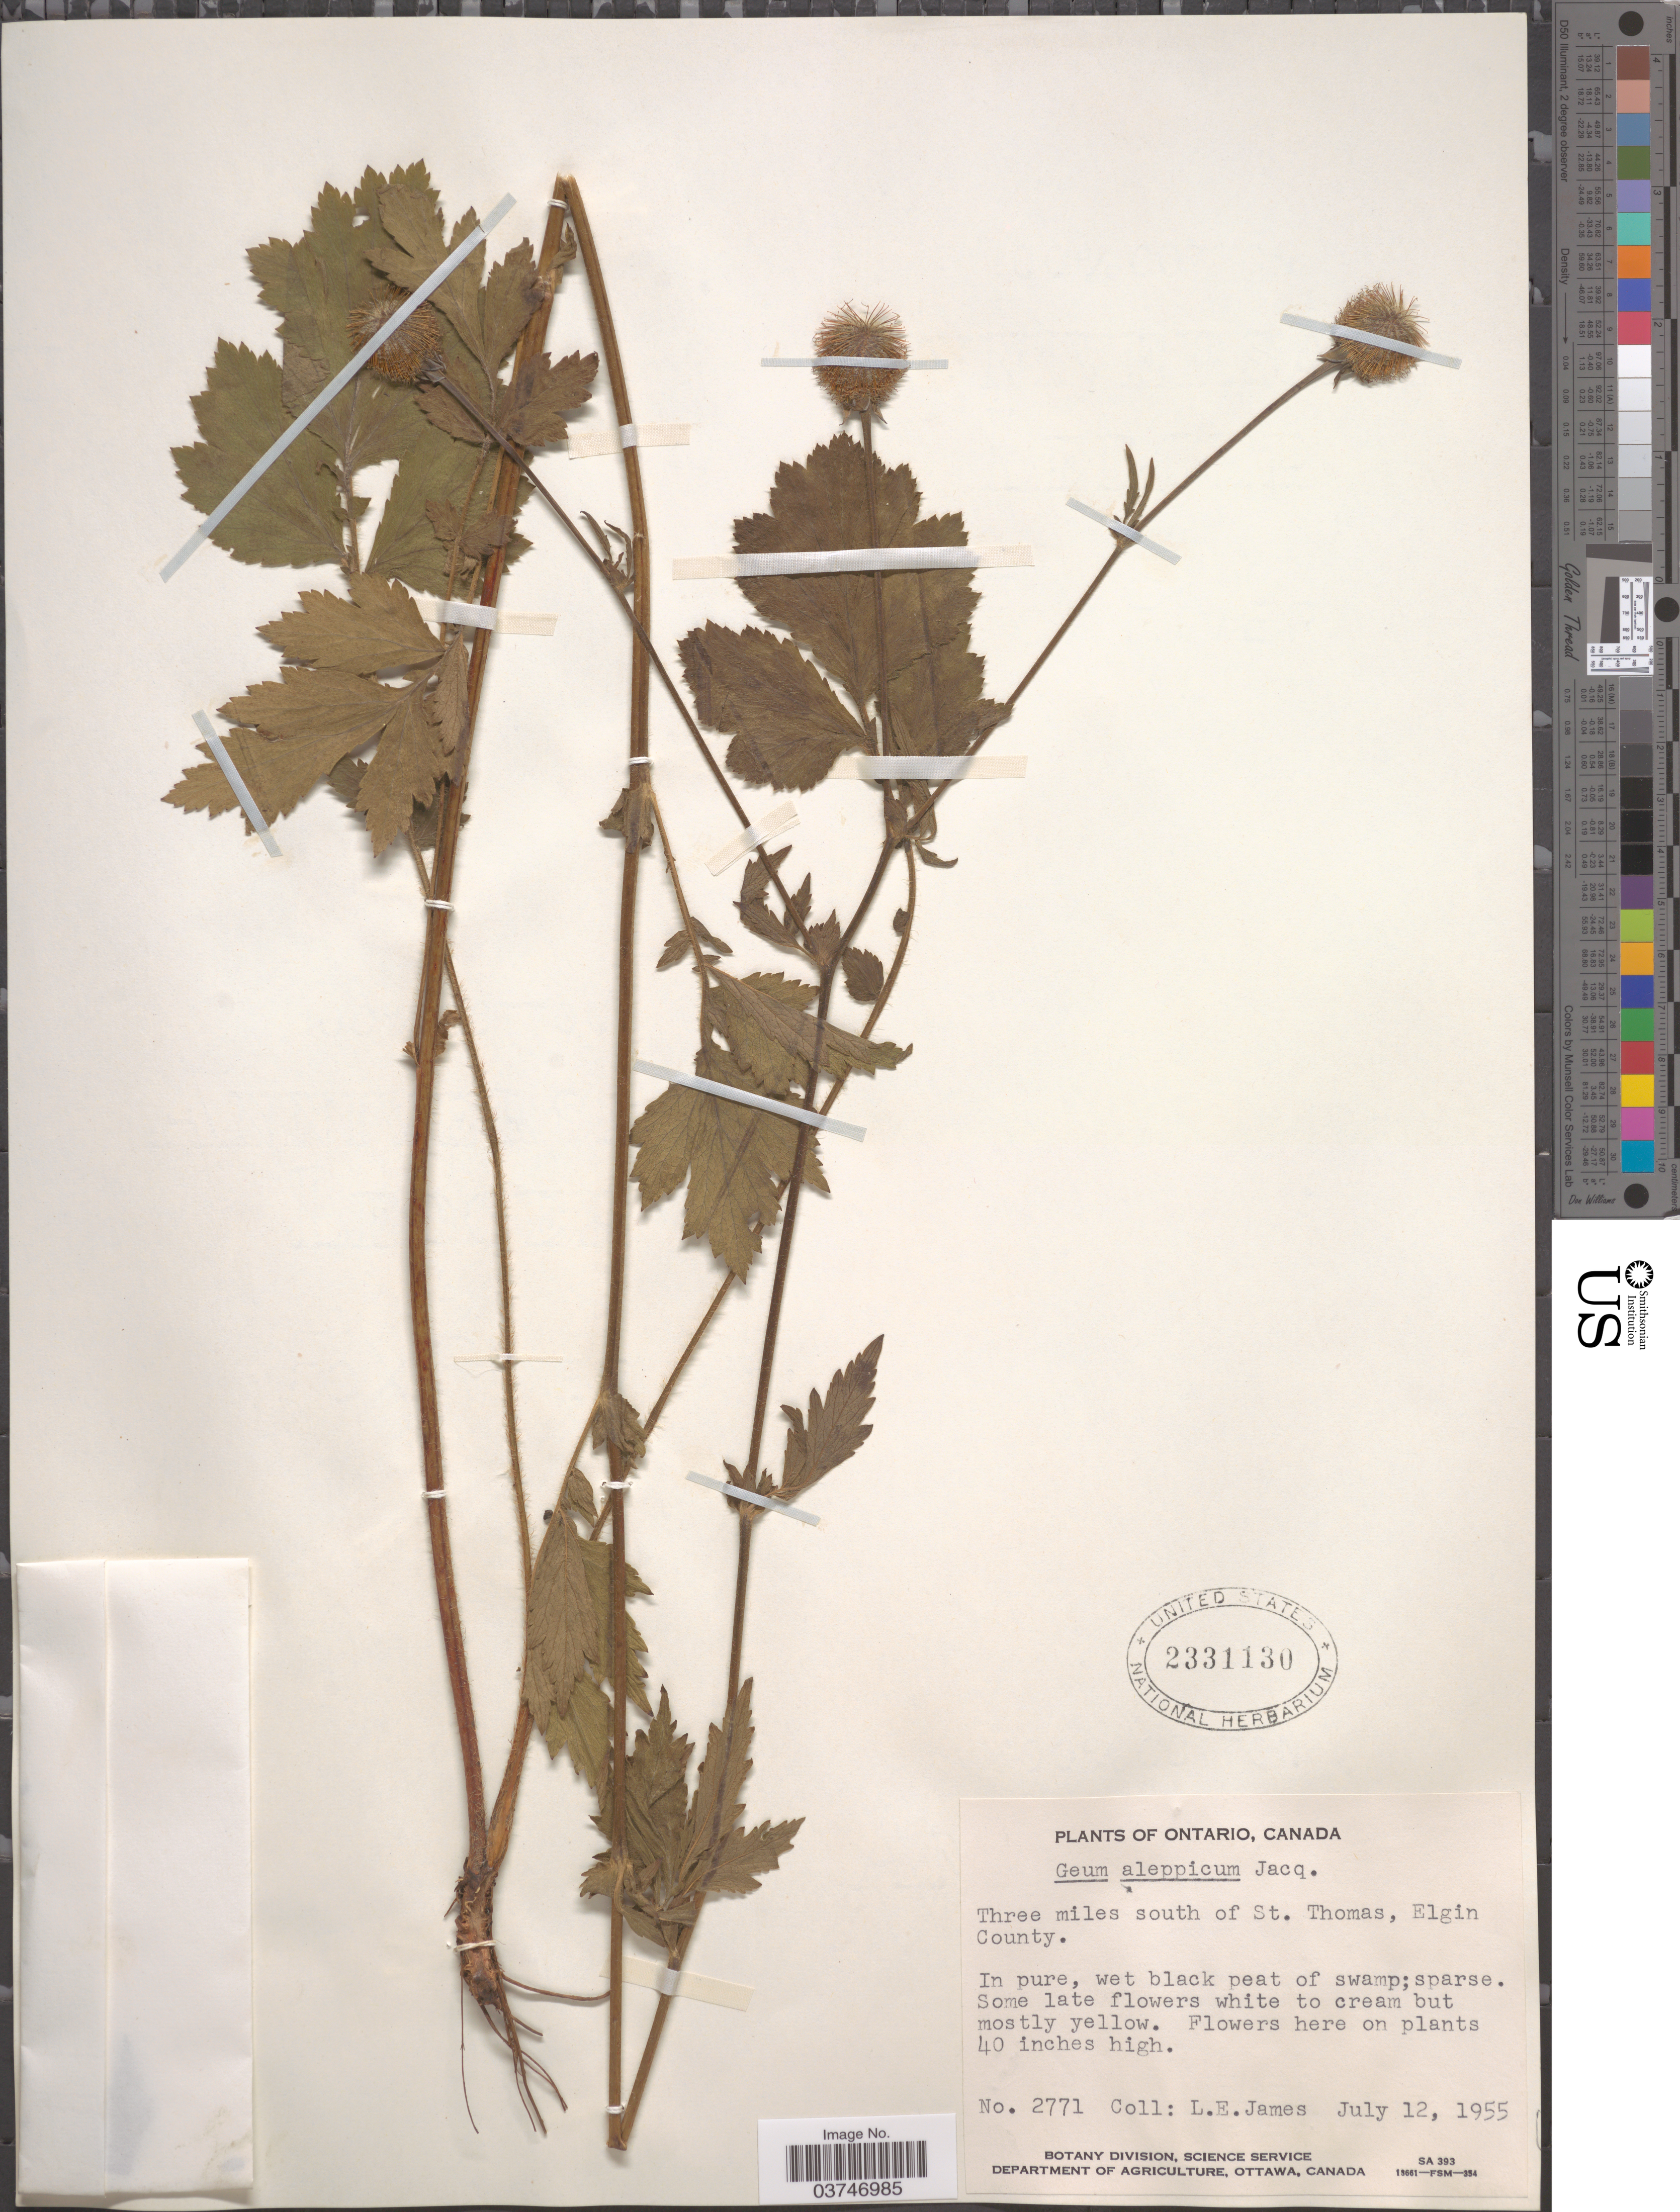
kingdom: Plantae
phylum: Tracheophyta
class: Magnoliopsida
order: Rosales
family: Rosaceae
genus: Geum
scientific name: Geum aleppicum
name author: Jacq.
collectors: L. E. James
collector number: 2771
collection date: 1955-07-12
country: Canada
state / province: Ontario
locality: Three miles south of St. Thomas, Elgin County.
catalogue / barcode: US 2331130